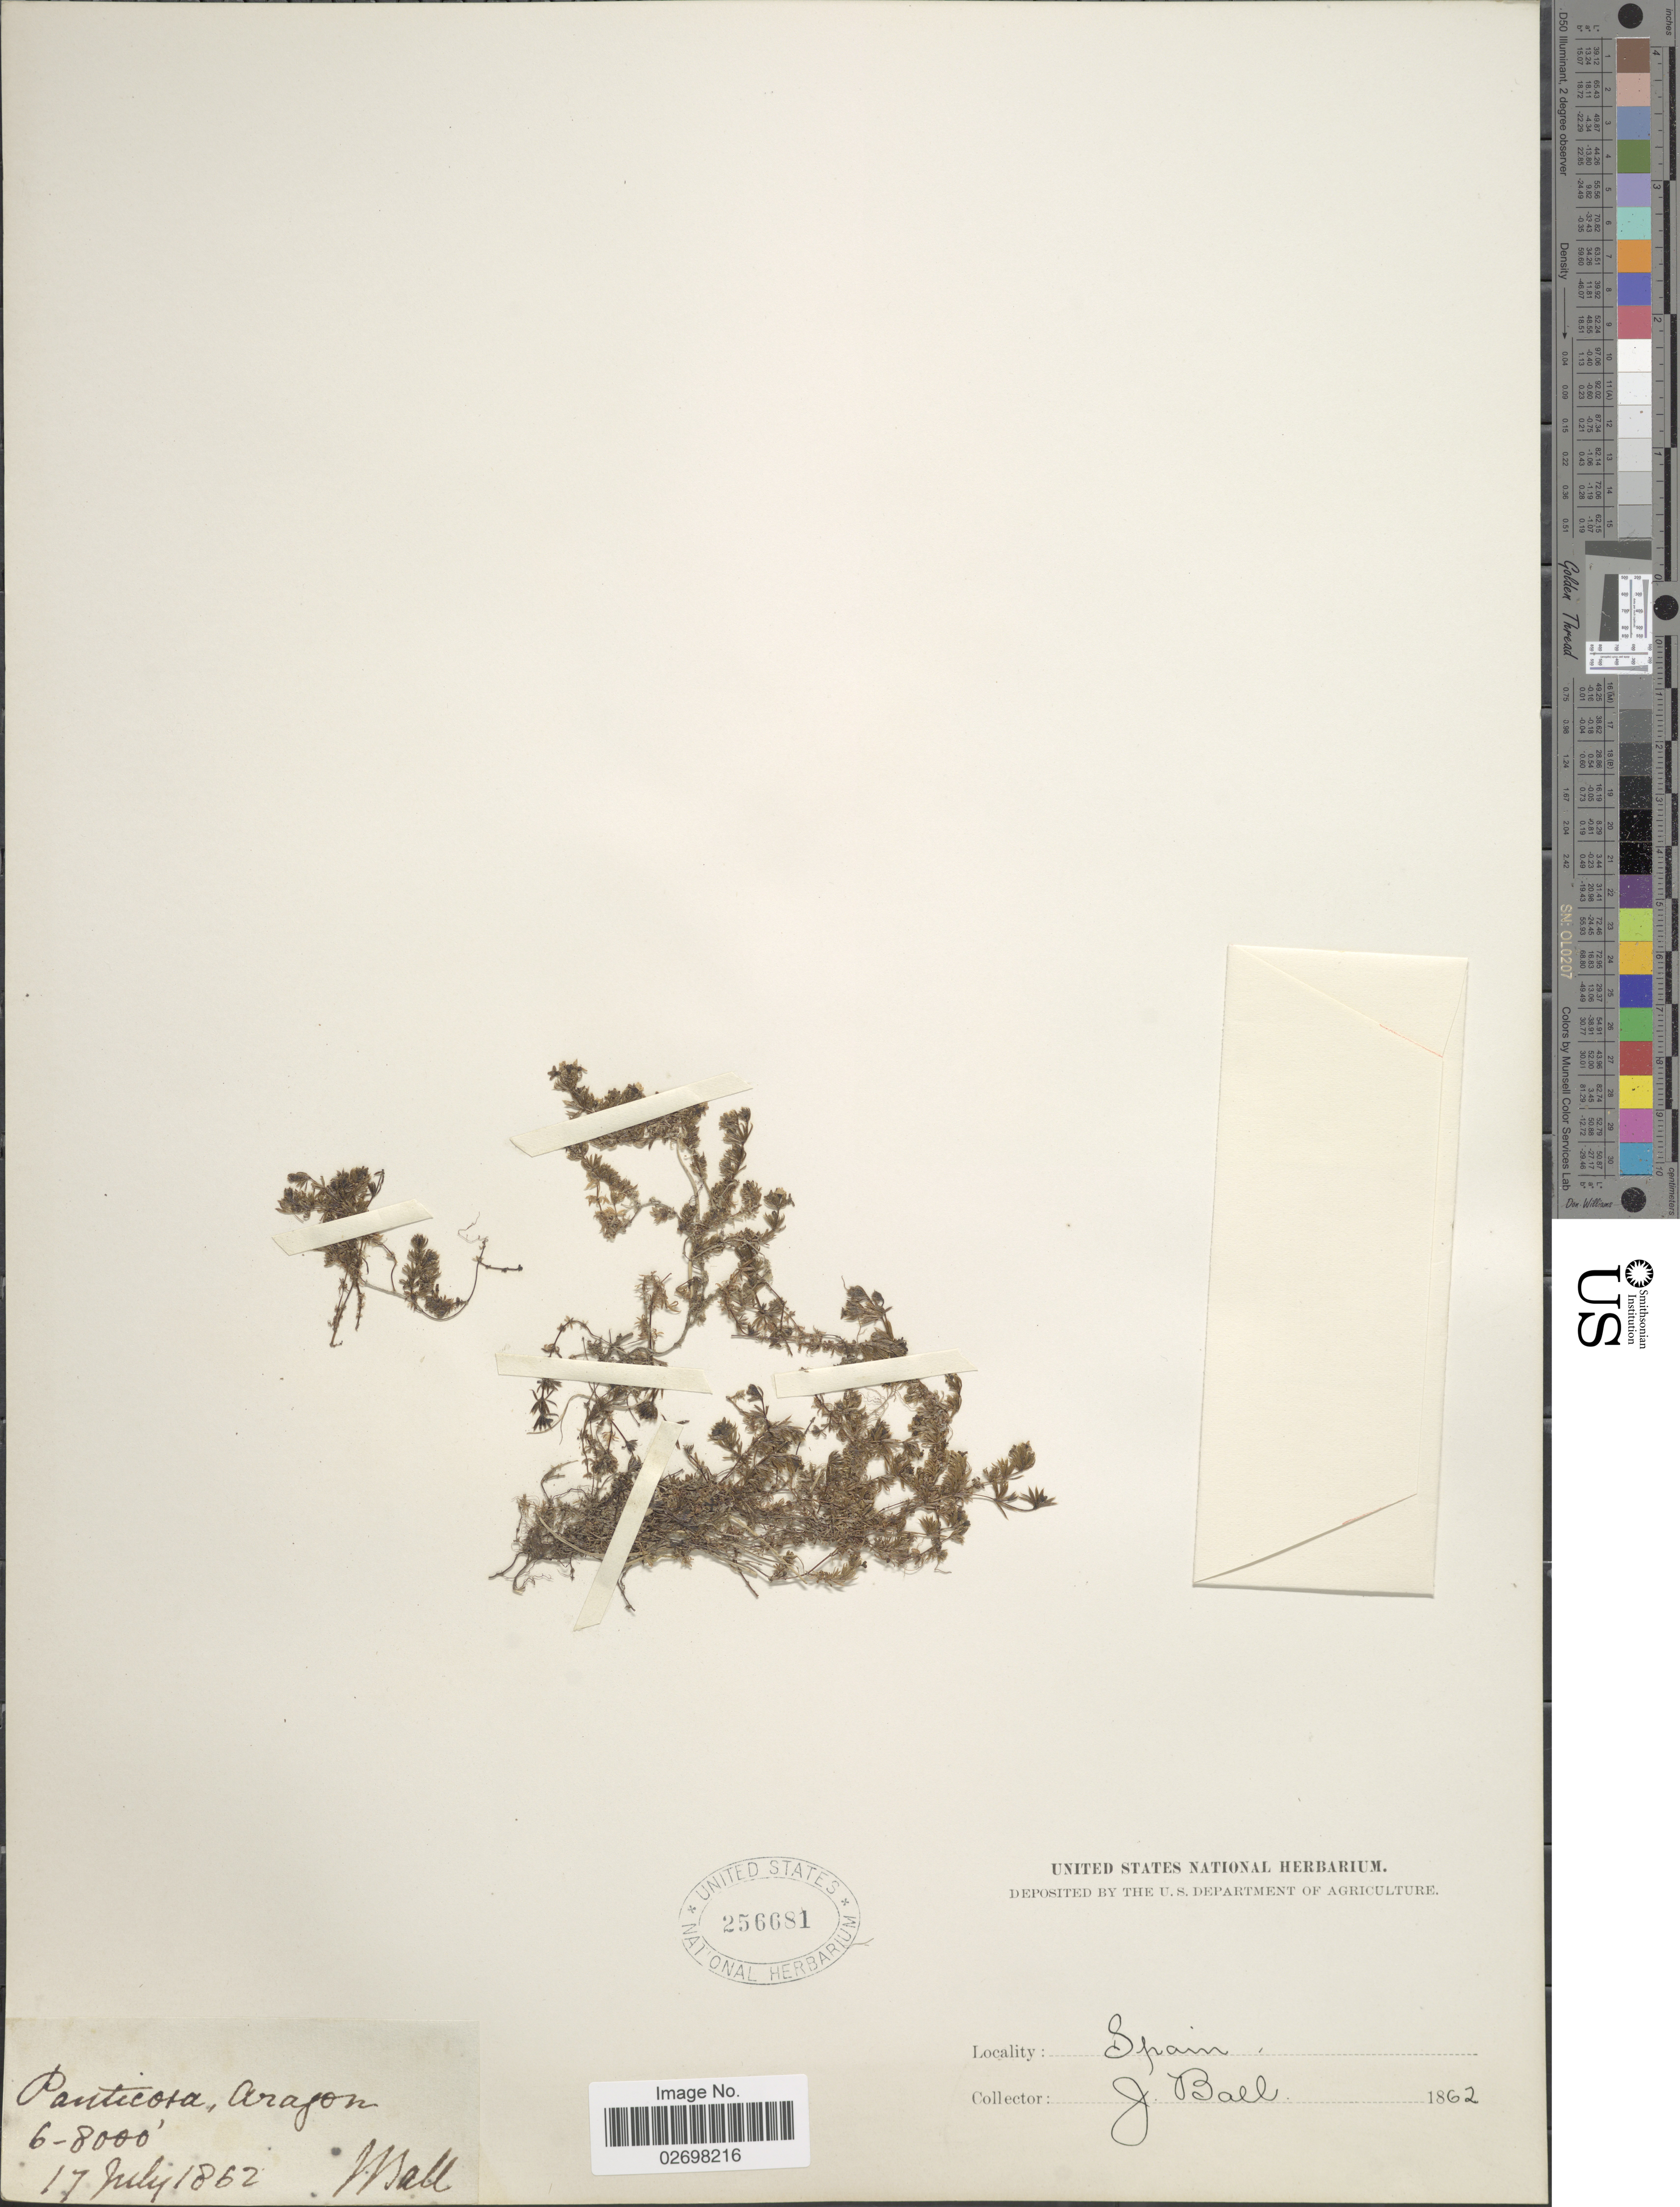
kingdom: Plantae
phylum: Tracheophyta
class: Magnoliopsida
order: Gentianales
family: Rubiaceae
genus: Galium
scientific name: Galium sp.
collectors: J. Ball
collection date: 1862-07-17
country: Spain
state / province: Aragón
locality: Panticosa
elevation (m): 1829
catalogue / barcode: US 256681